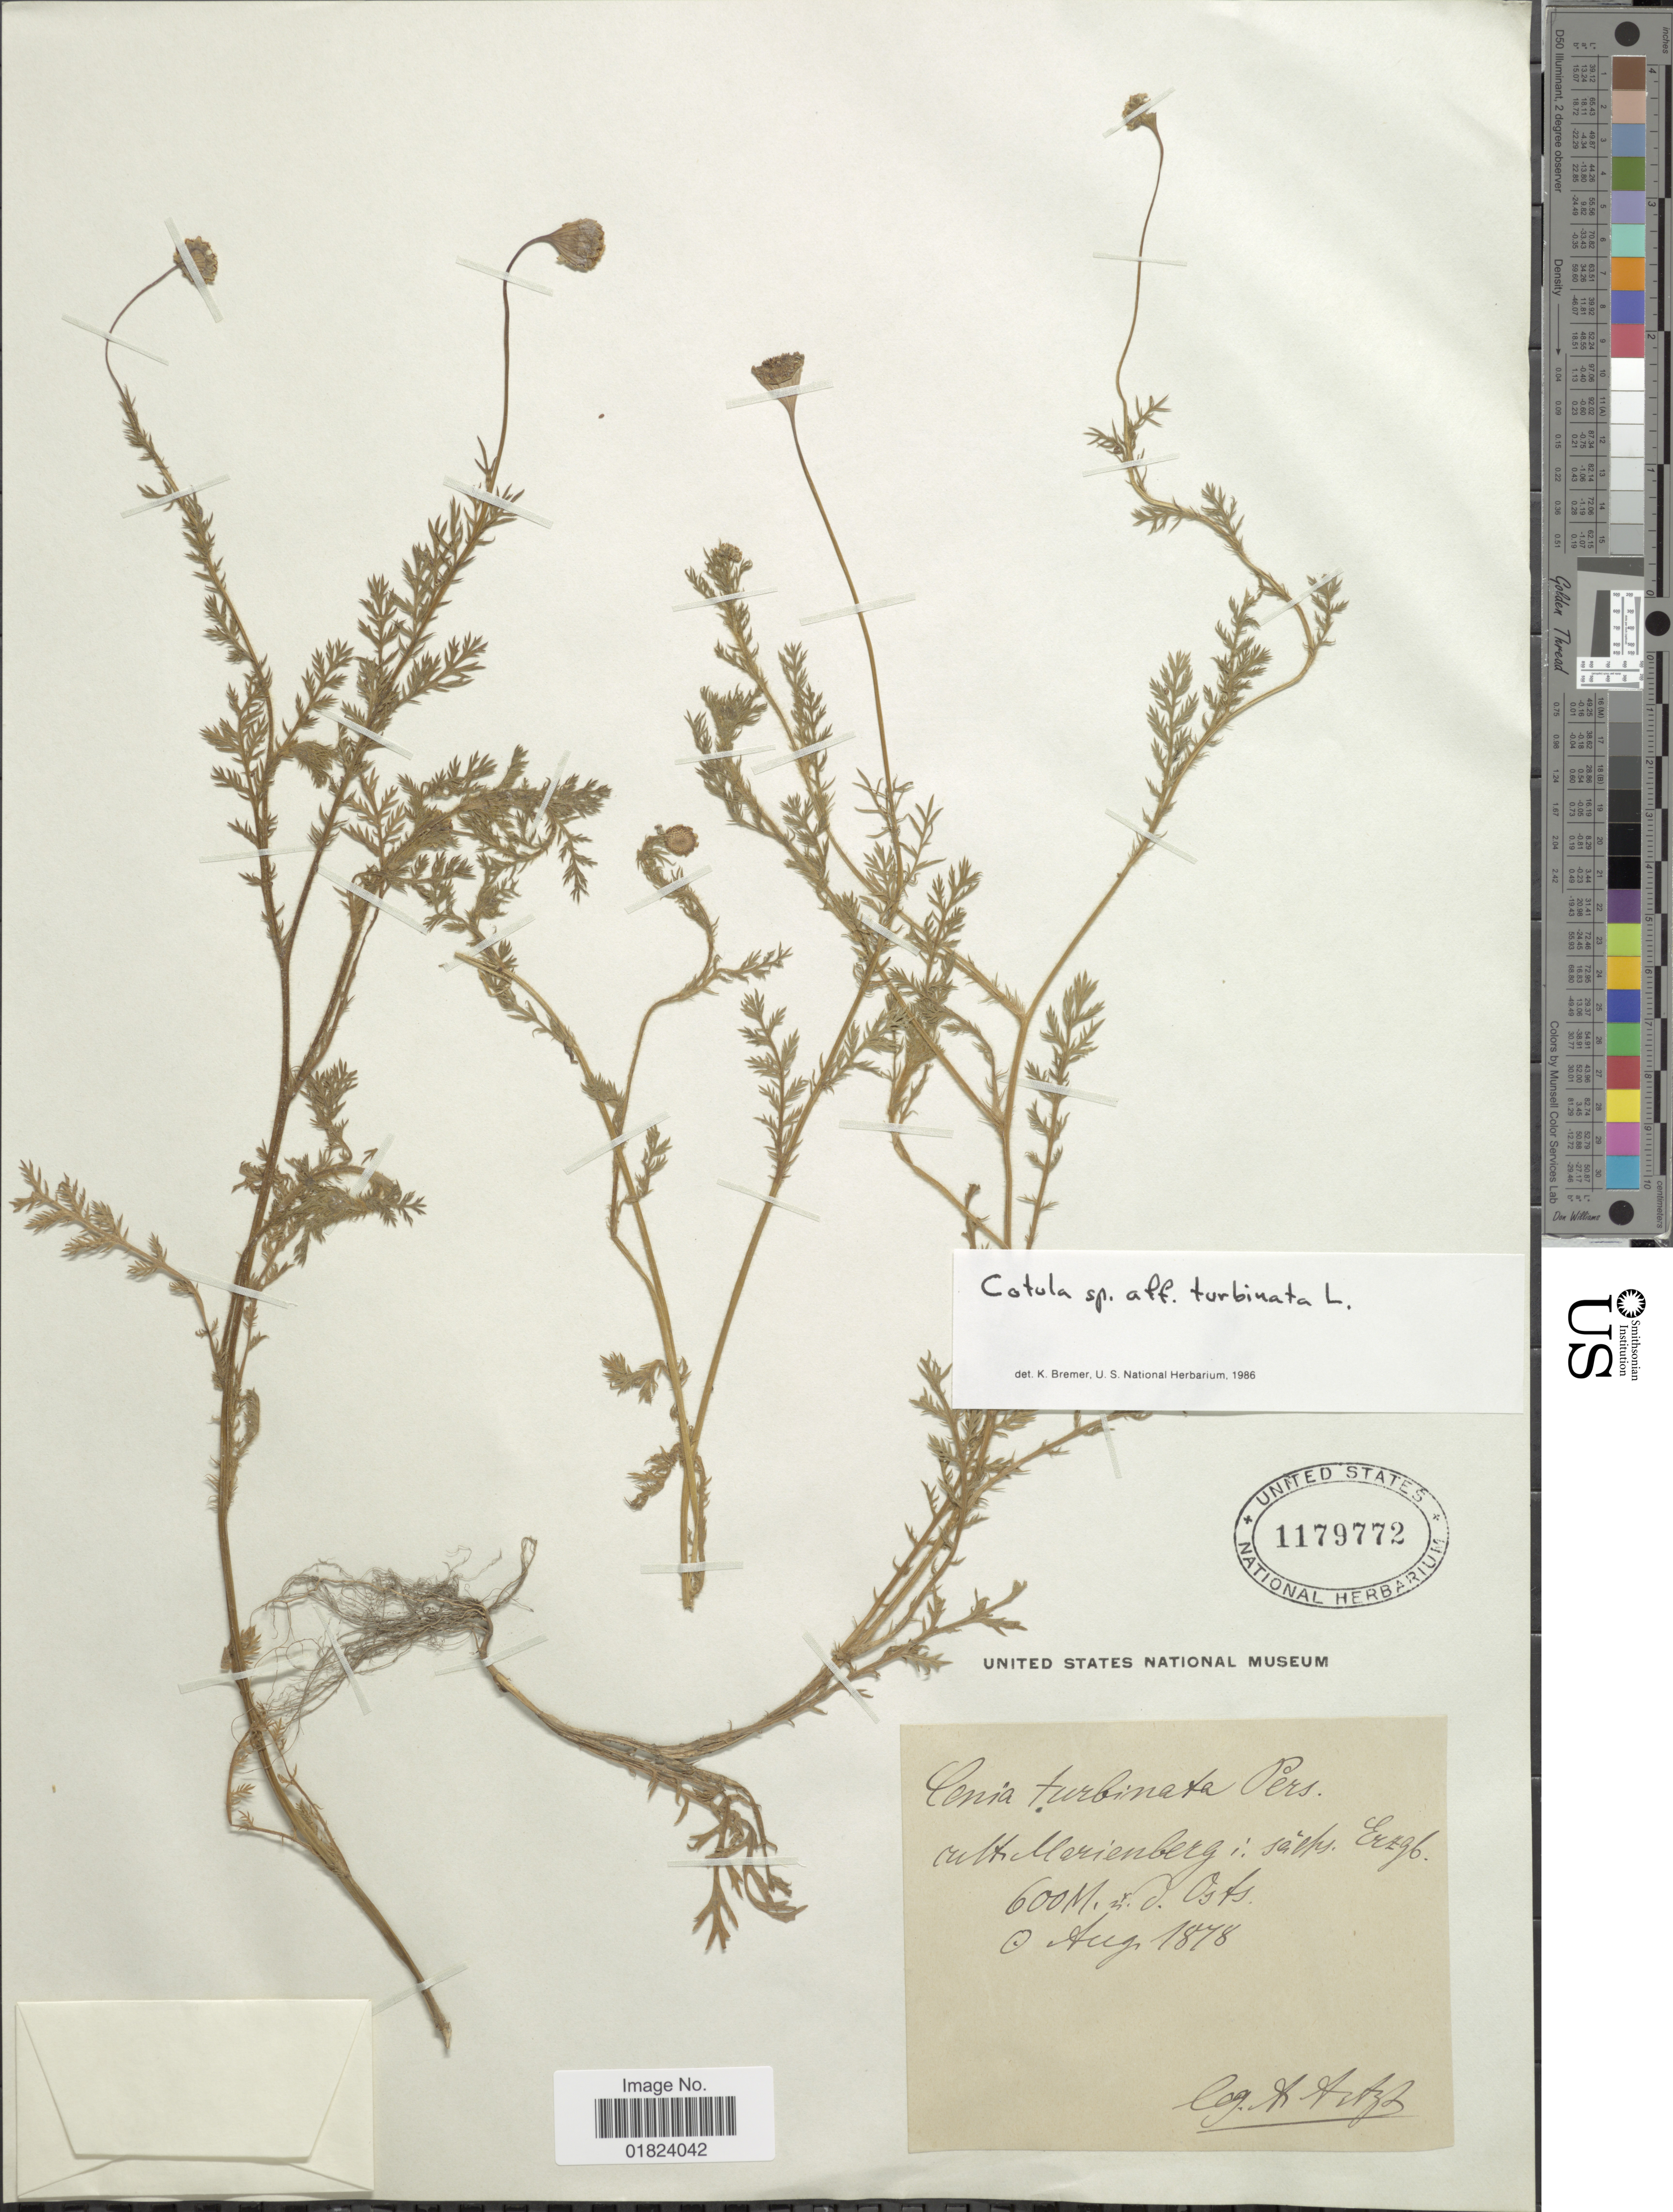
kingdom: Plantae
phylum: Tracheophyta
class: Magnoliopsida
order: Asterales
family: Asteraceae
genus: Cotula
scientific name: Cotula turbinata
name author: L.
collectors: -. Artzb.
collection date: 1878-08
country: Germany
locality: Cult Merienberg: salts. Erzgb. in d. Osts. [interpreted]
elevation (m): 600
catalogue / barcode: US 1179772